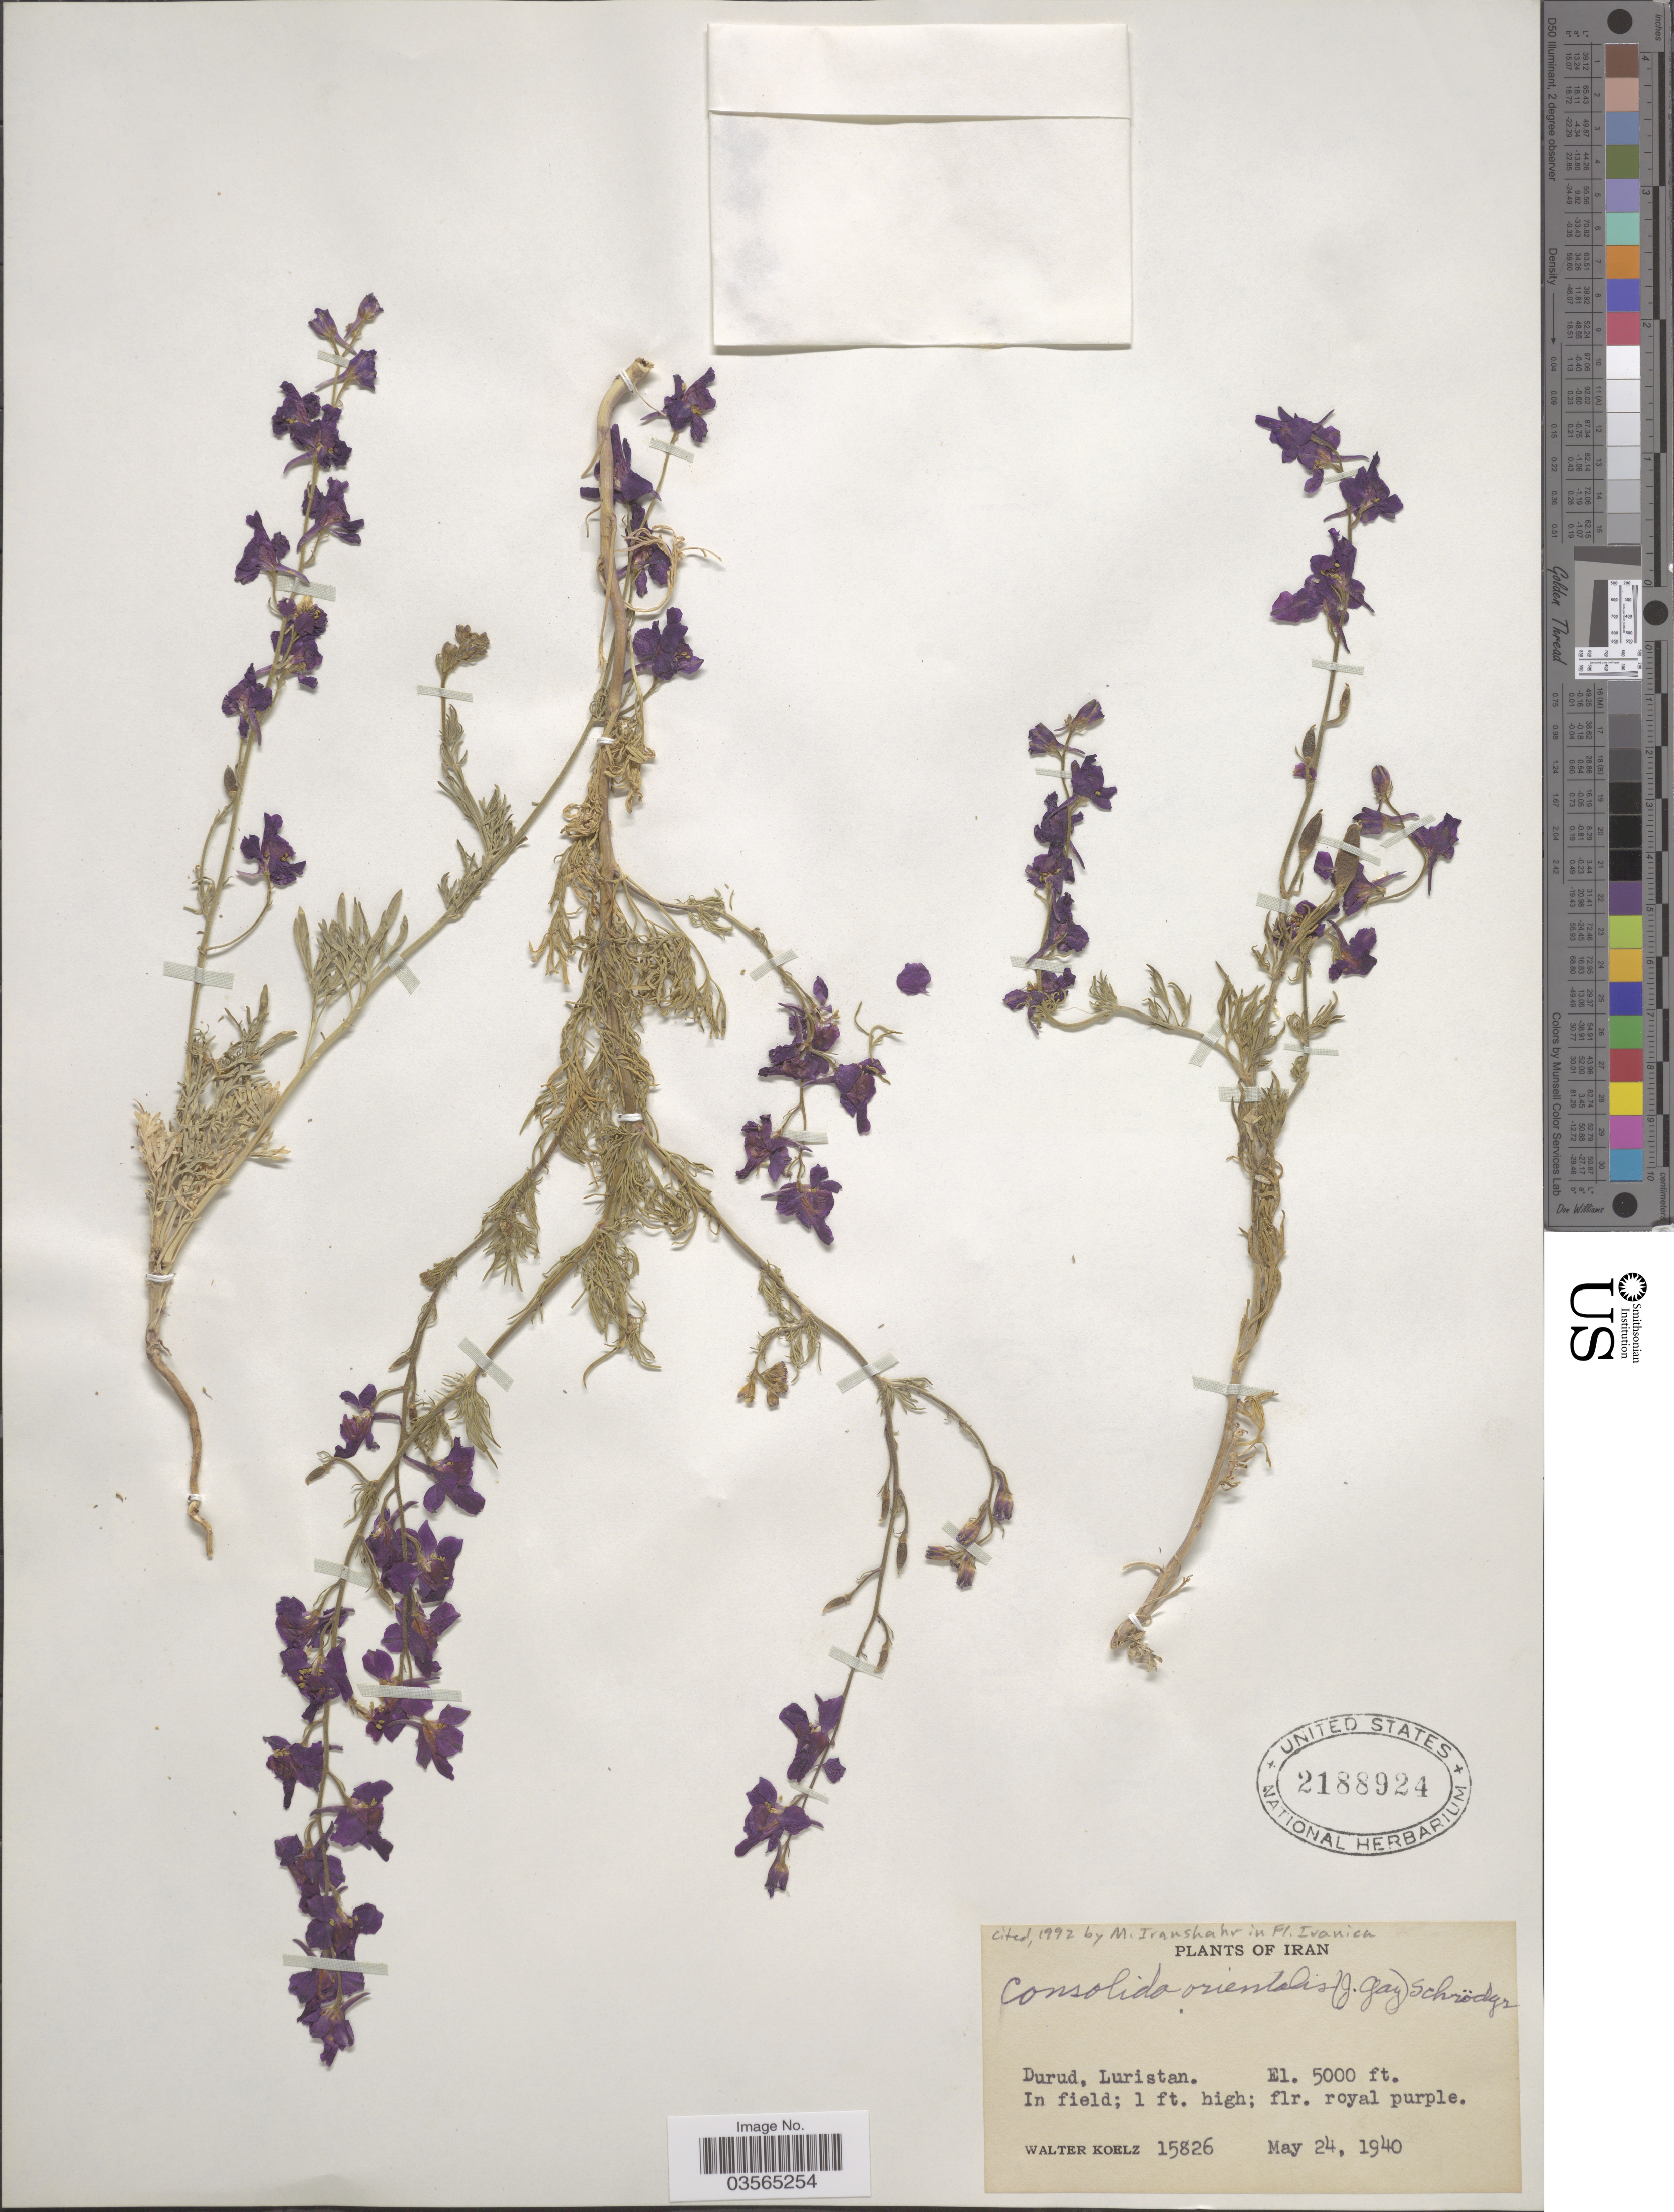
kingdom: Plantae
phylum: Tracheophyta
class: Magnoliopsida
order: Ranunculales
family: Ranunculaceae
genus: Delphinium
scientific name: Delphinium orientale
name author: J. Gay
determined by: Strong, Mark T., (BOT), Smithsonian Institution - National Museum of Natural History (UNITED STATES)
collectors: W. N. Koelz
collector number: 15826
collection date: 1940-05-24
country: Iran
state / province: Lorestan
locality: Durud, Luristan.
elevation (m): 1524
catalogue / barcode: US 2188924